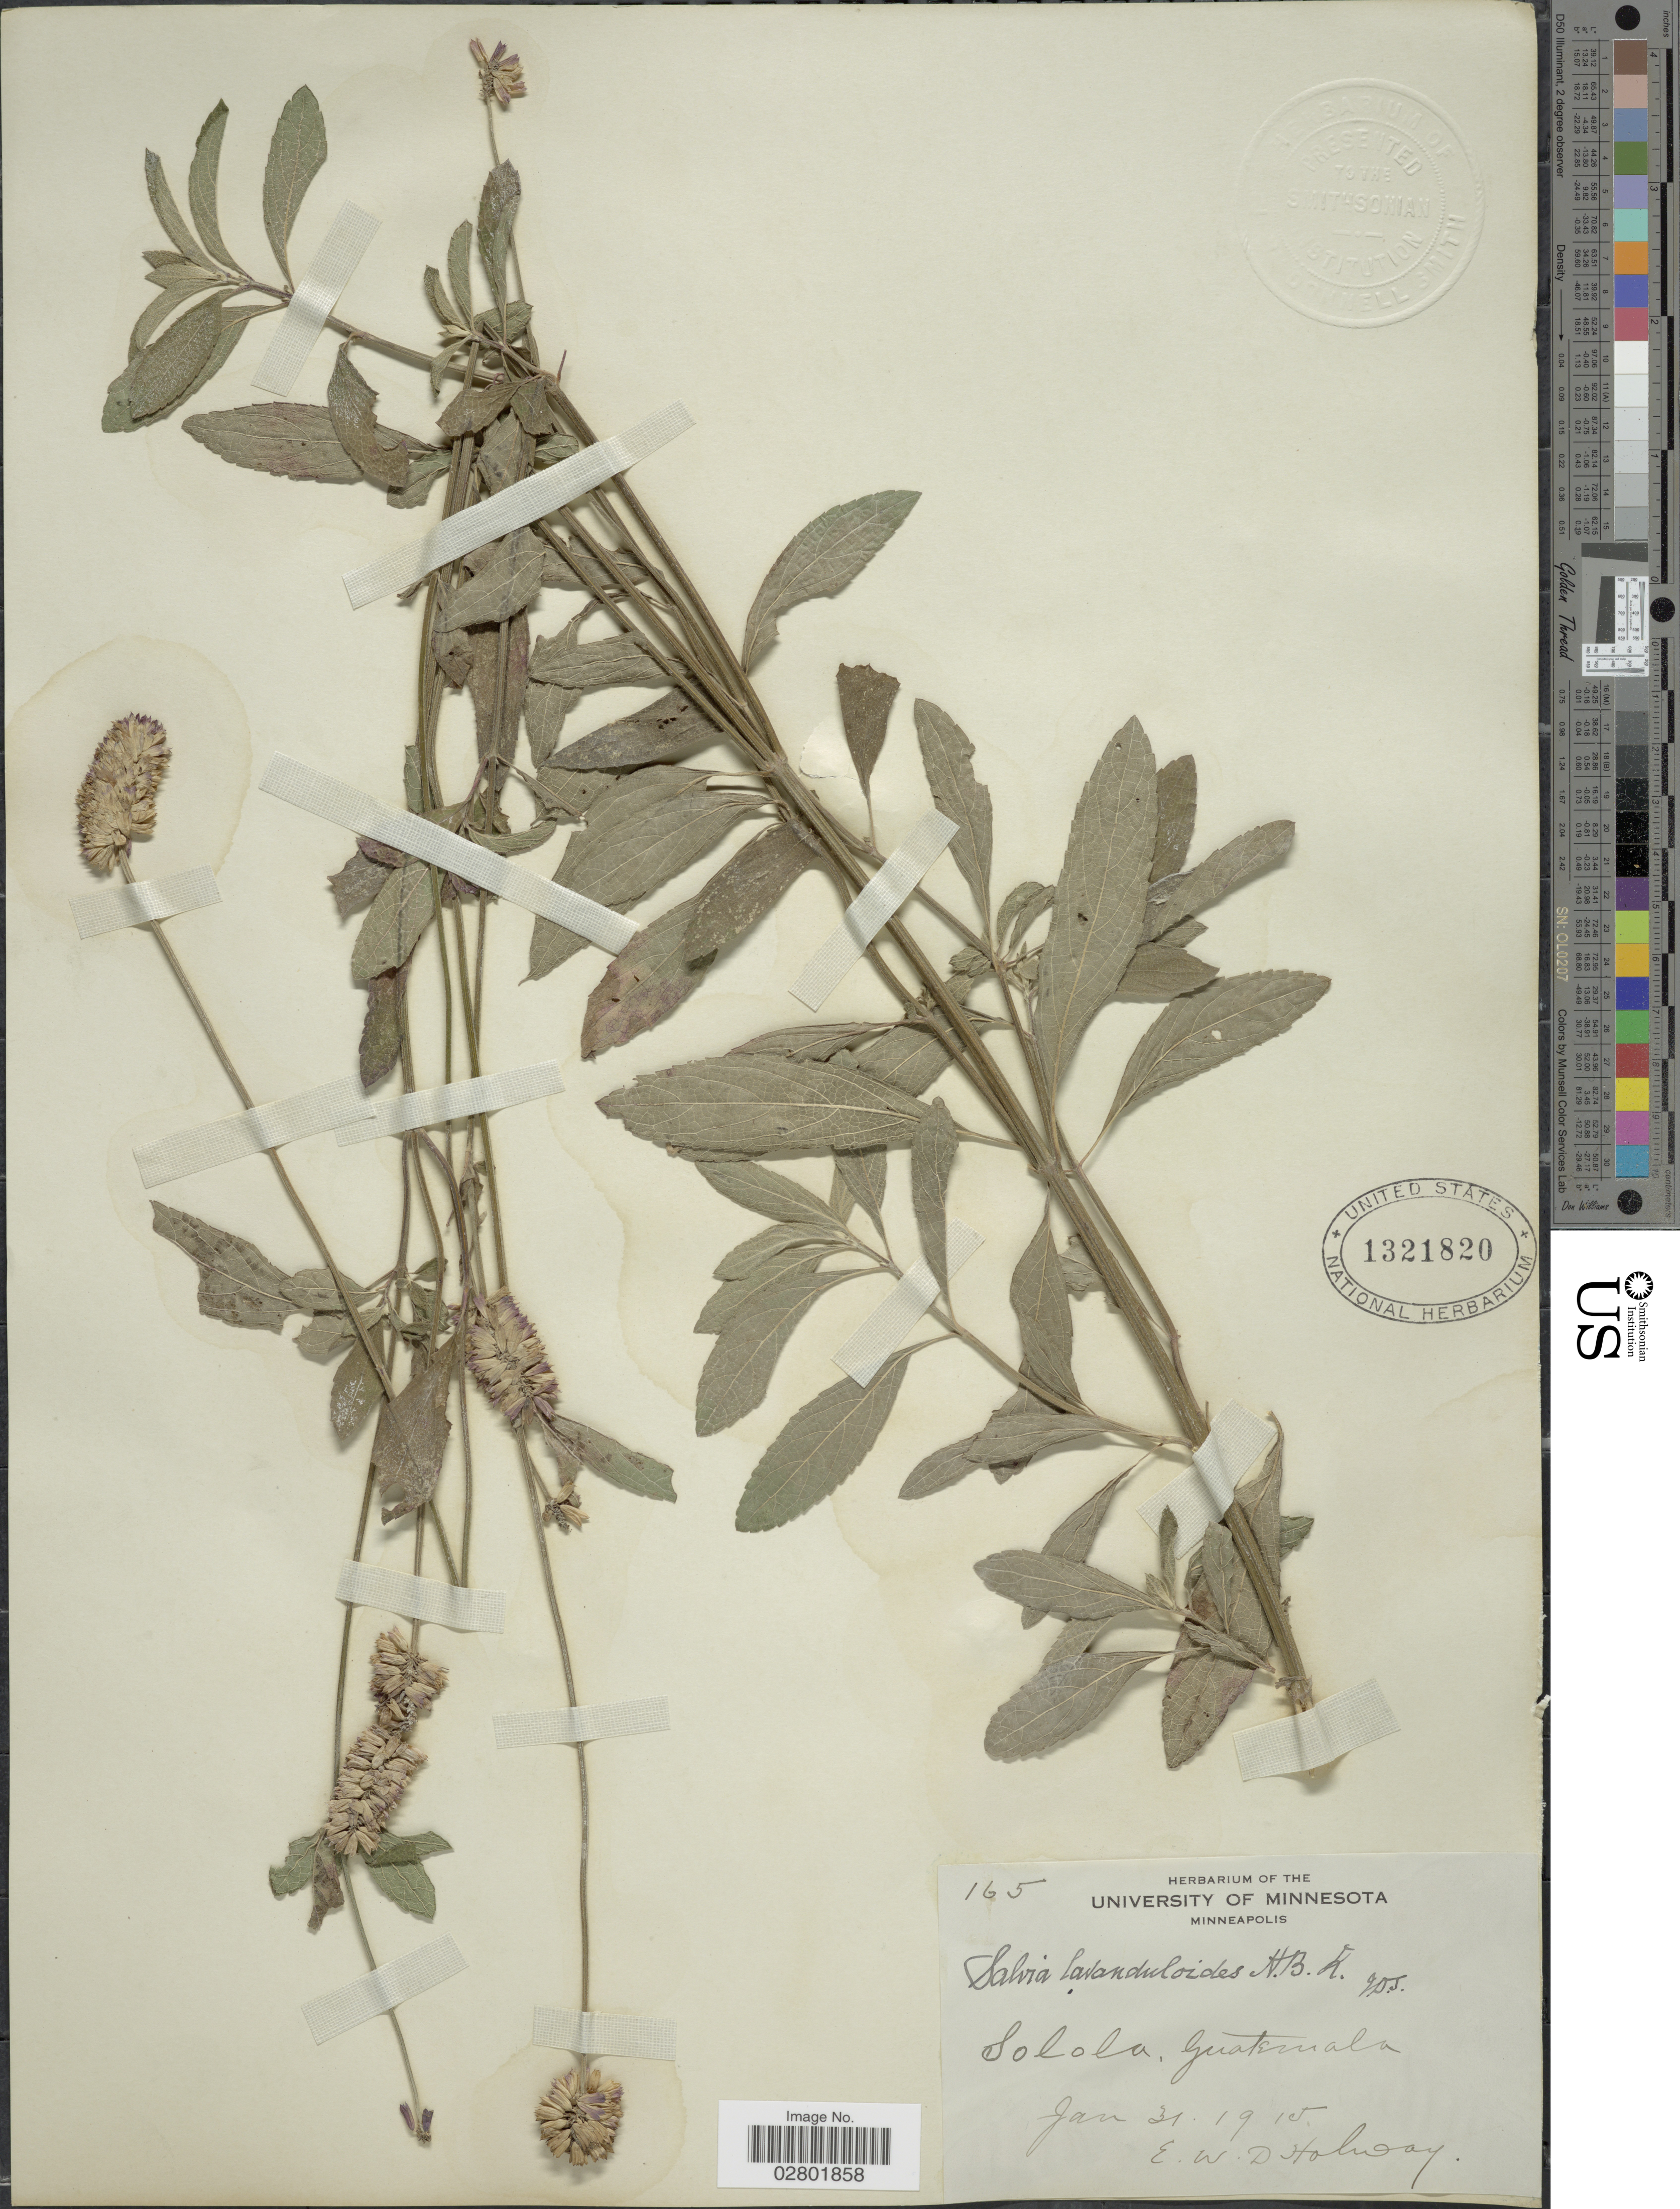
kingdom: Plantae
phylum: Tracheophyta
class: Magnoliopsida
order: Lamiales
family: Lamiaceae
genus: Salvia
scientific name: Salvia lavanduloides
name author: Kunth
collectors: E. W. D. Holway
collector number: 165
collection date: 1915-01-31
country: Guatemala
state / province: Sololá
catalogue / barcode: US 1321820